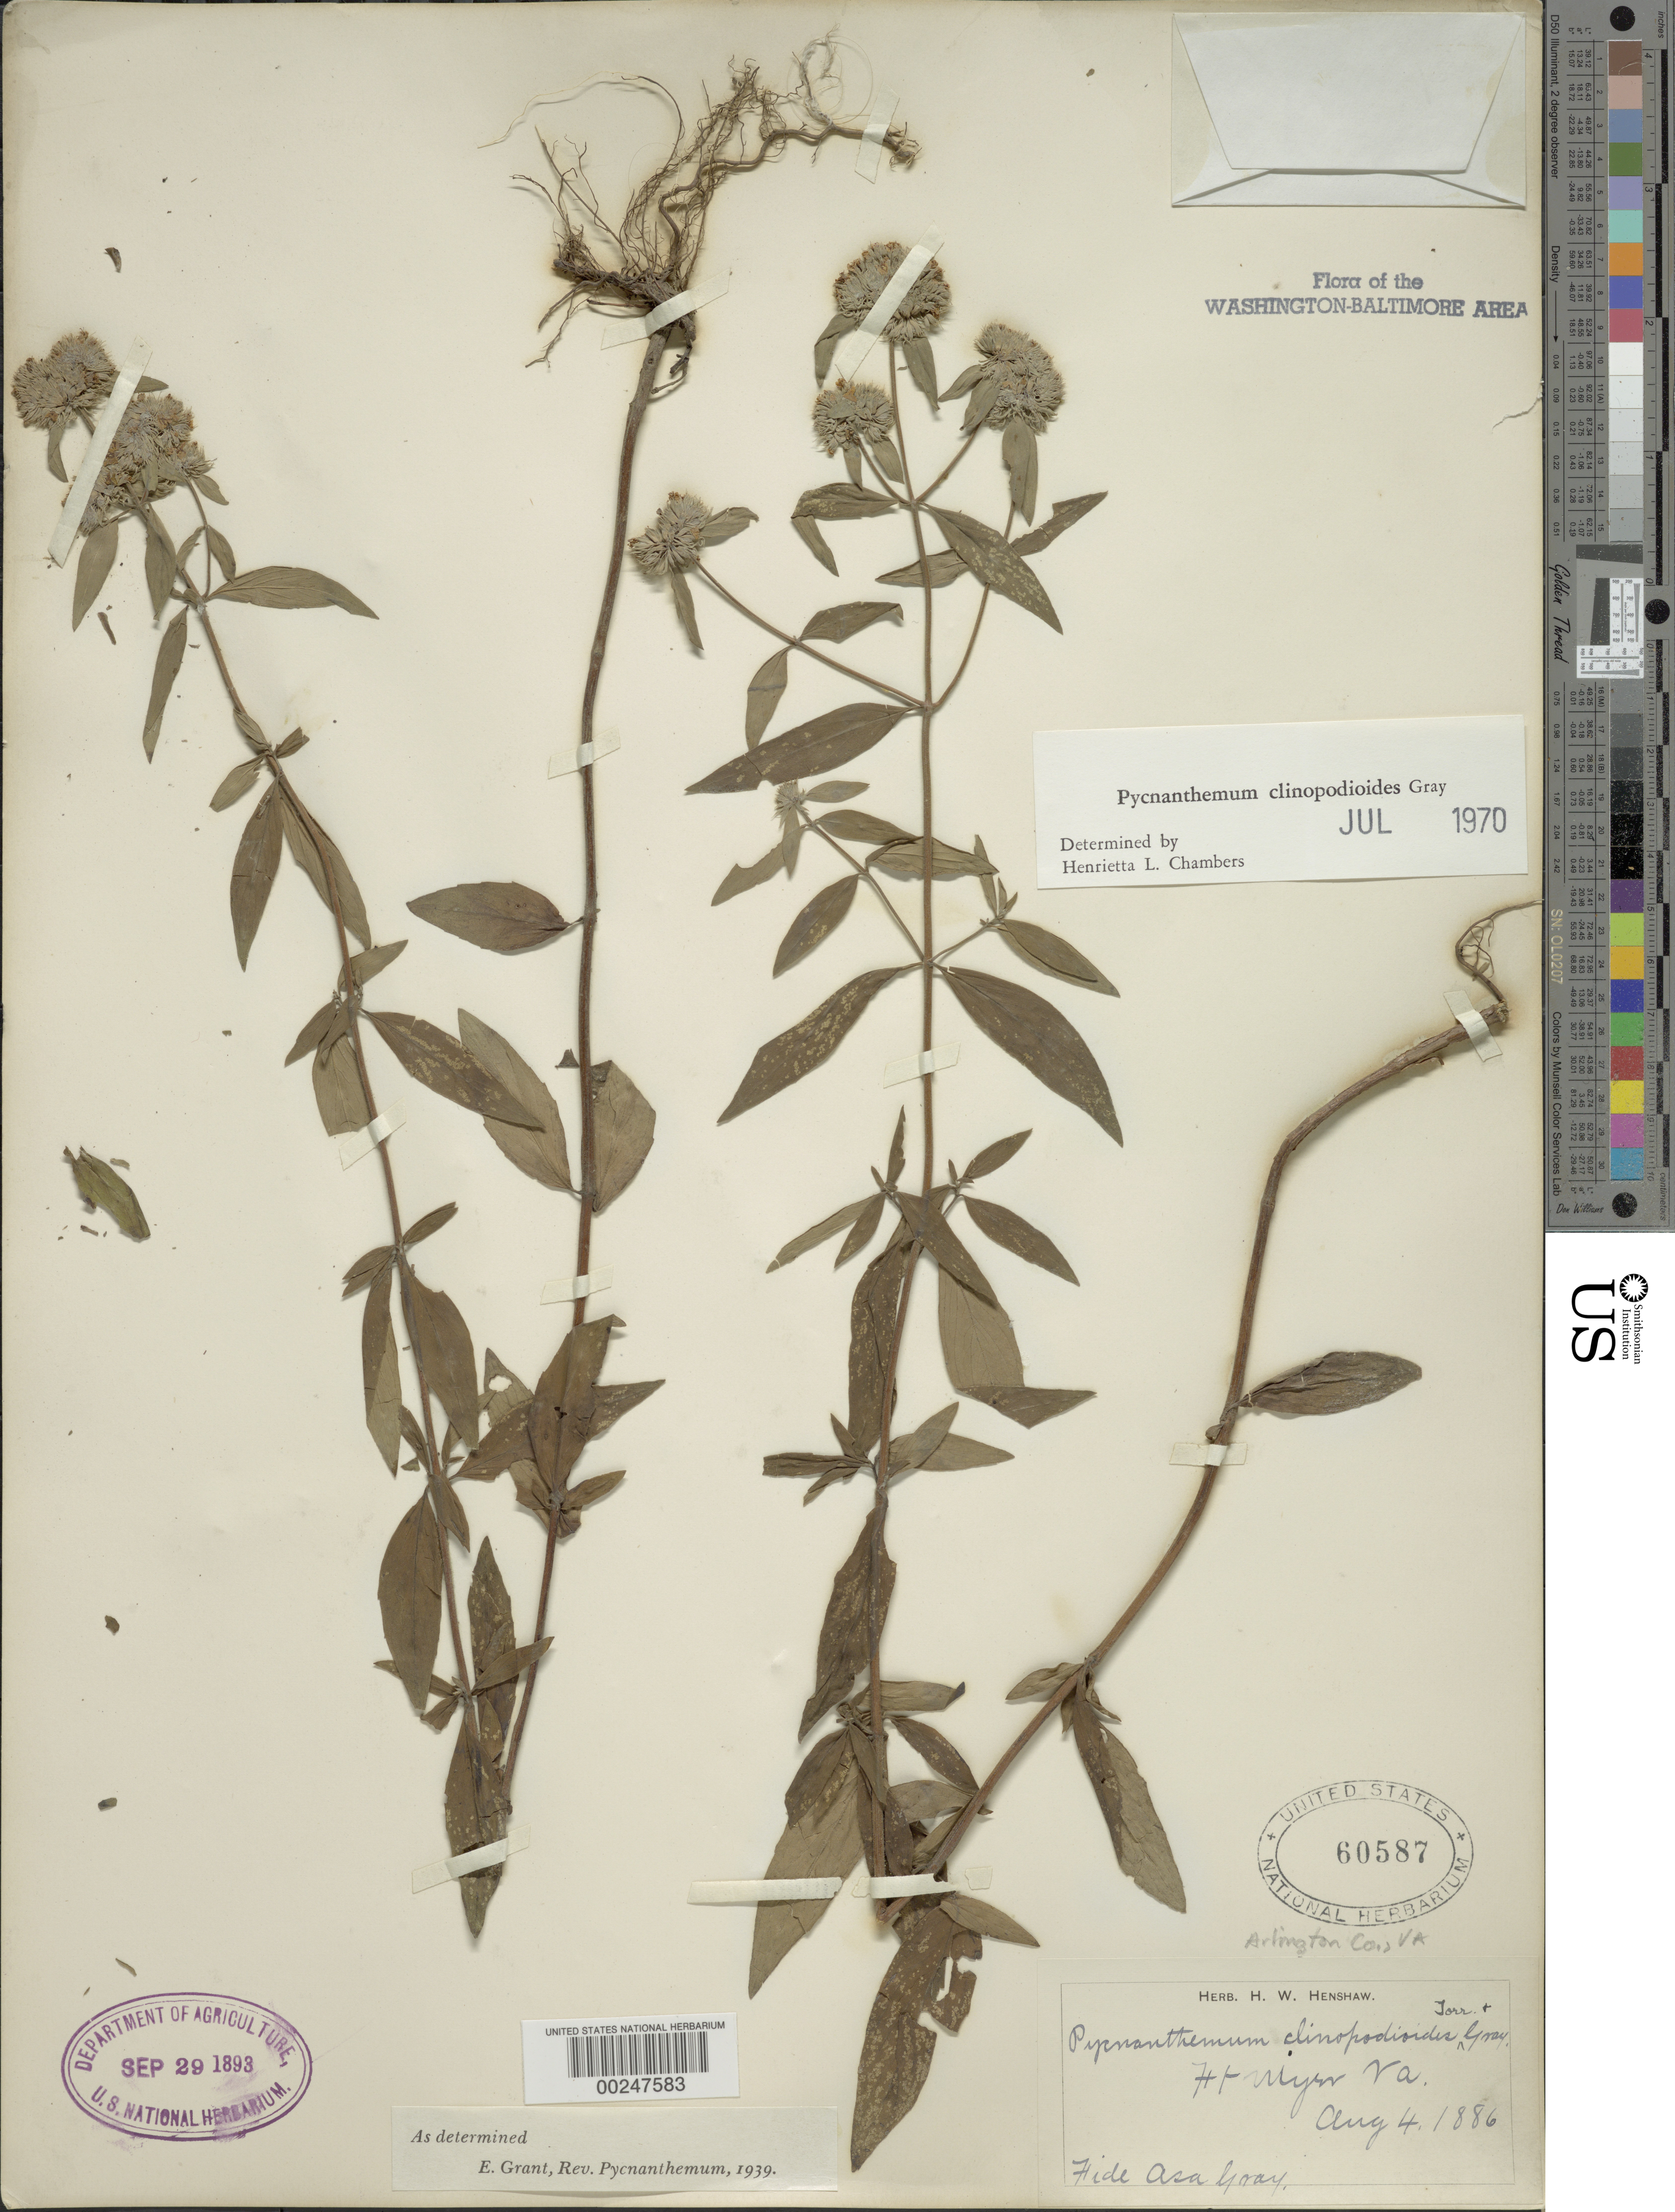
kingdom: Plantae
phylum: Tracheophyta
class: Magnoliopsida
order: Lamiales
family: Lamiaceae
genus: Pycnanthemum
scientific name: Pycnanthemum clinopodioides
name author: Torr. & A. Gray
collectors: A. Gray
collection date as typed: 04 Aug 1886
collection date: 1886-08-04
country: United States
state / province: Virginia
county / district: Arlington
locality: Fort Myers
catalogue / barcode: US 60587